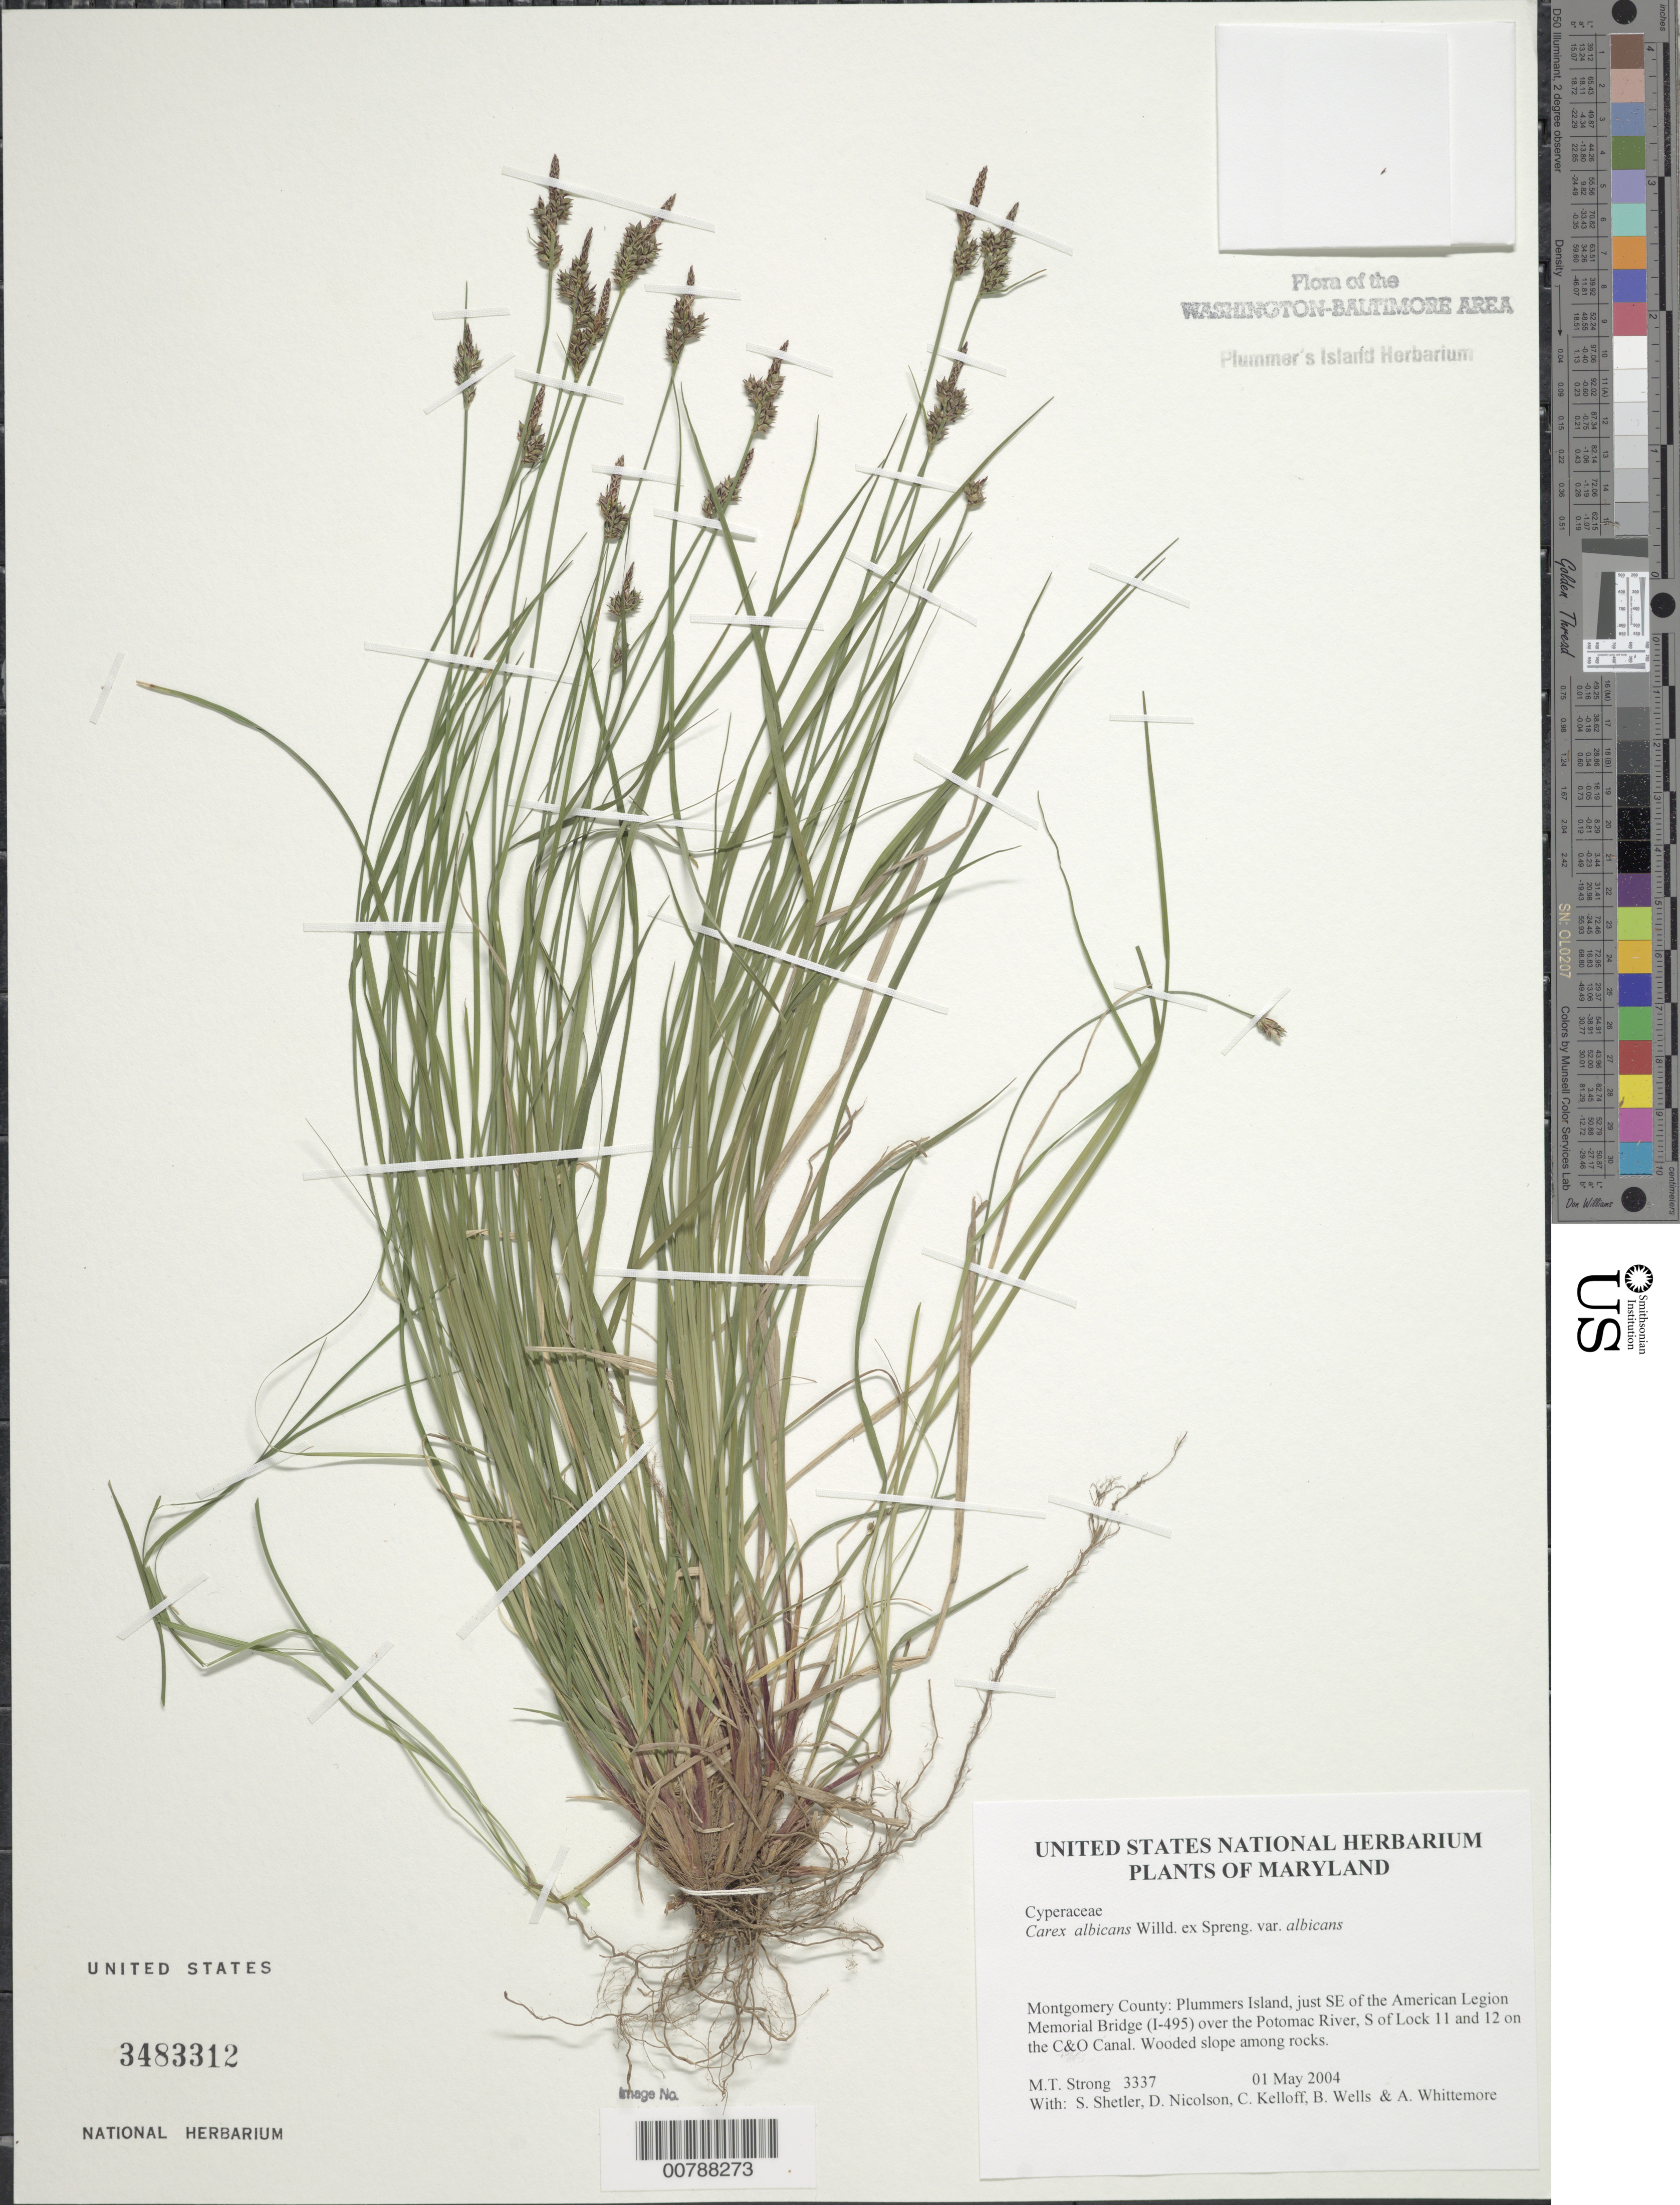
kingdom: Plantae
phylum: Tracheophyta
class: Liliopsida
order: Poales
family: Cyperaceae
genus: Carex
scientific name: Carex albicans var. albicans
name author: Willd. ex Spreng.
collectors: M. T. Strong, S. Shetler, D. H. Nicolson, C. L. Kelloff, B. Wells & A. Whittemore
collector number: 3337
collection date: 2004-05-01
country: United States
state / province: Maryland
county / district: Montgomery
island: Plummers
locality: Plummers Island, just SE of the American Legion Memorial Bridge (I-495) over the Potomac River, S of Lock 11 and 12 on the C&O Canal.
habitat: Wooded slope among rocks.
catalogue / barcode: US 3483312